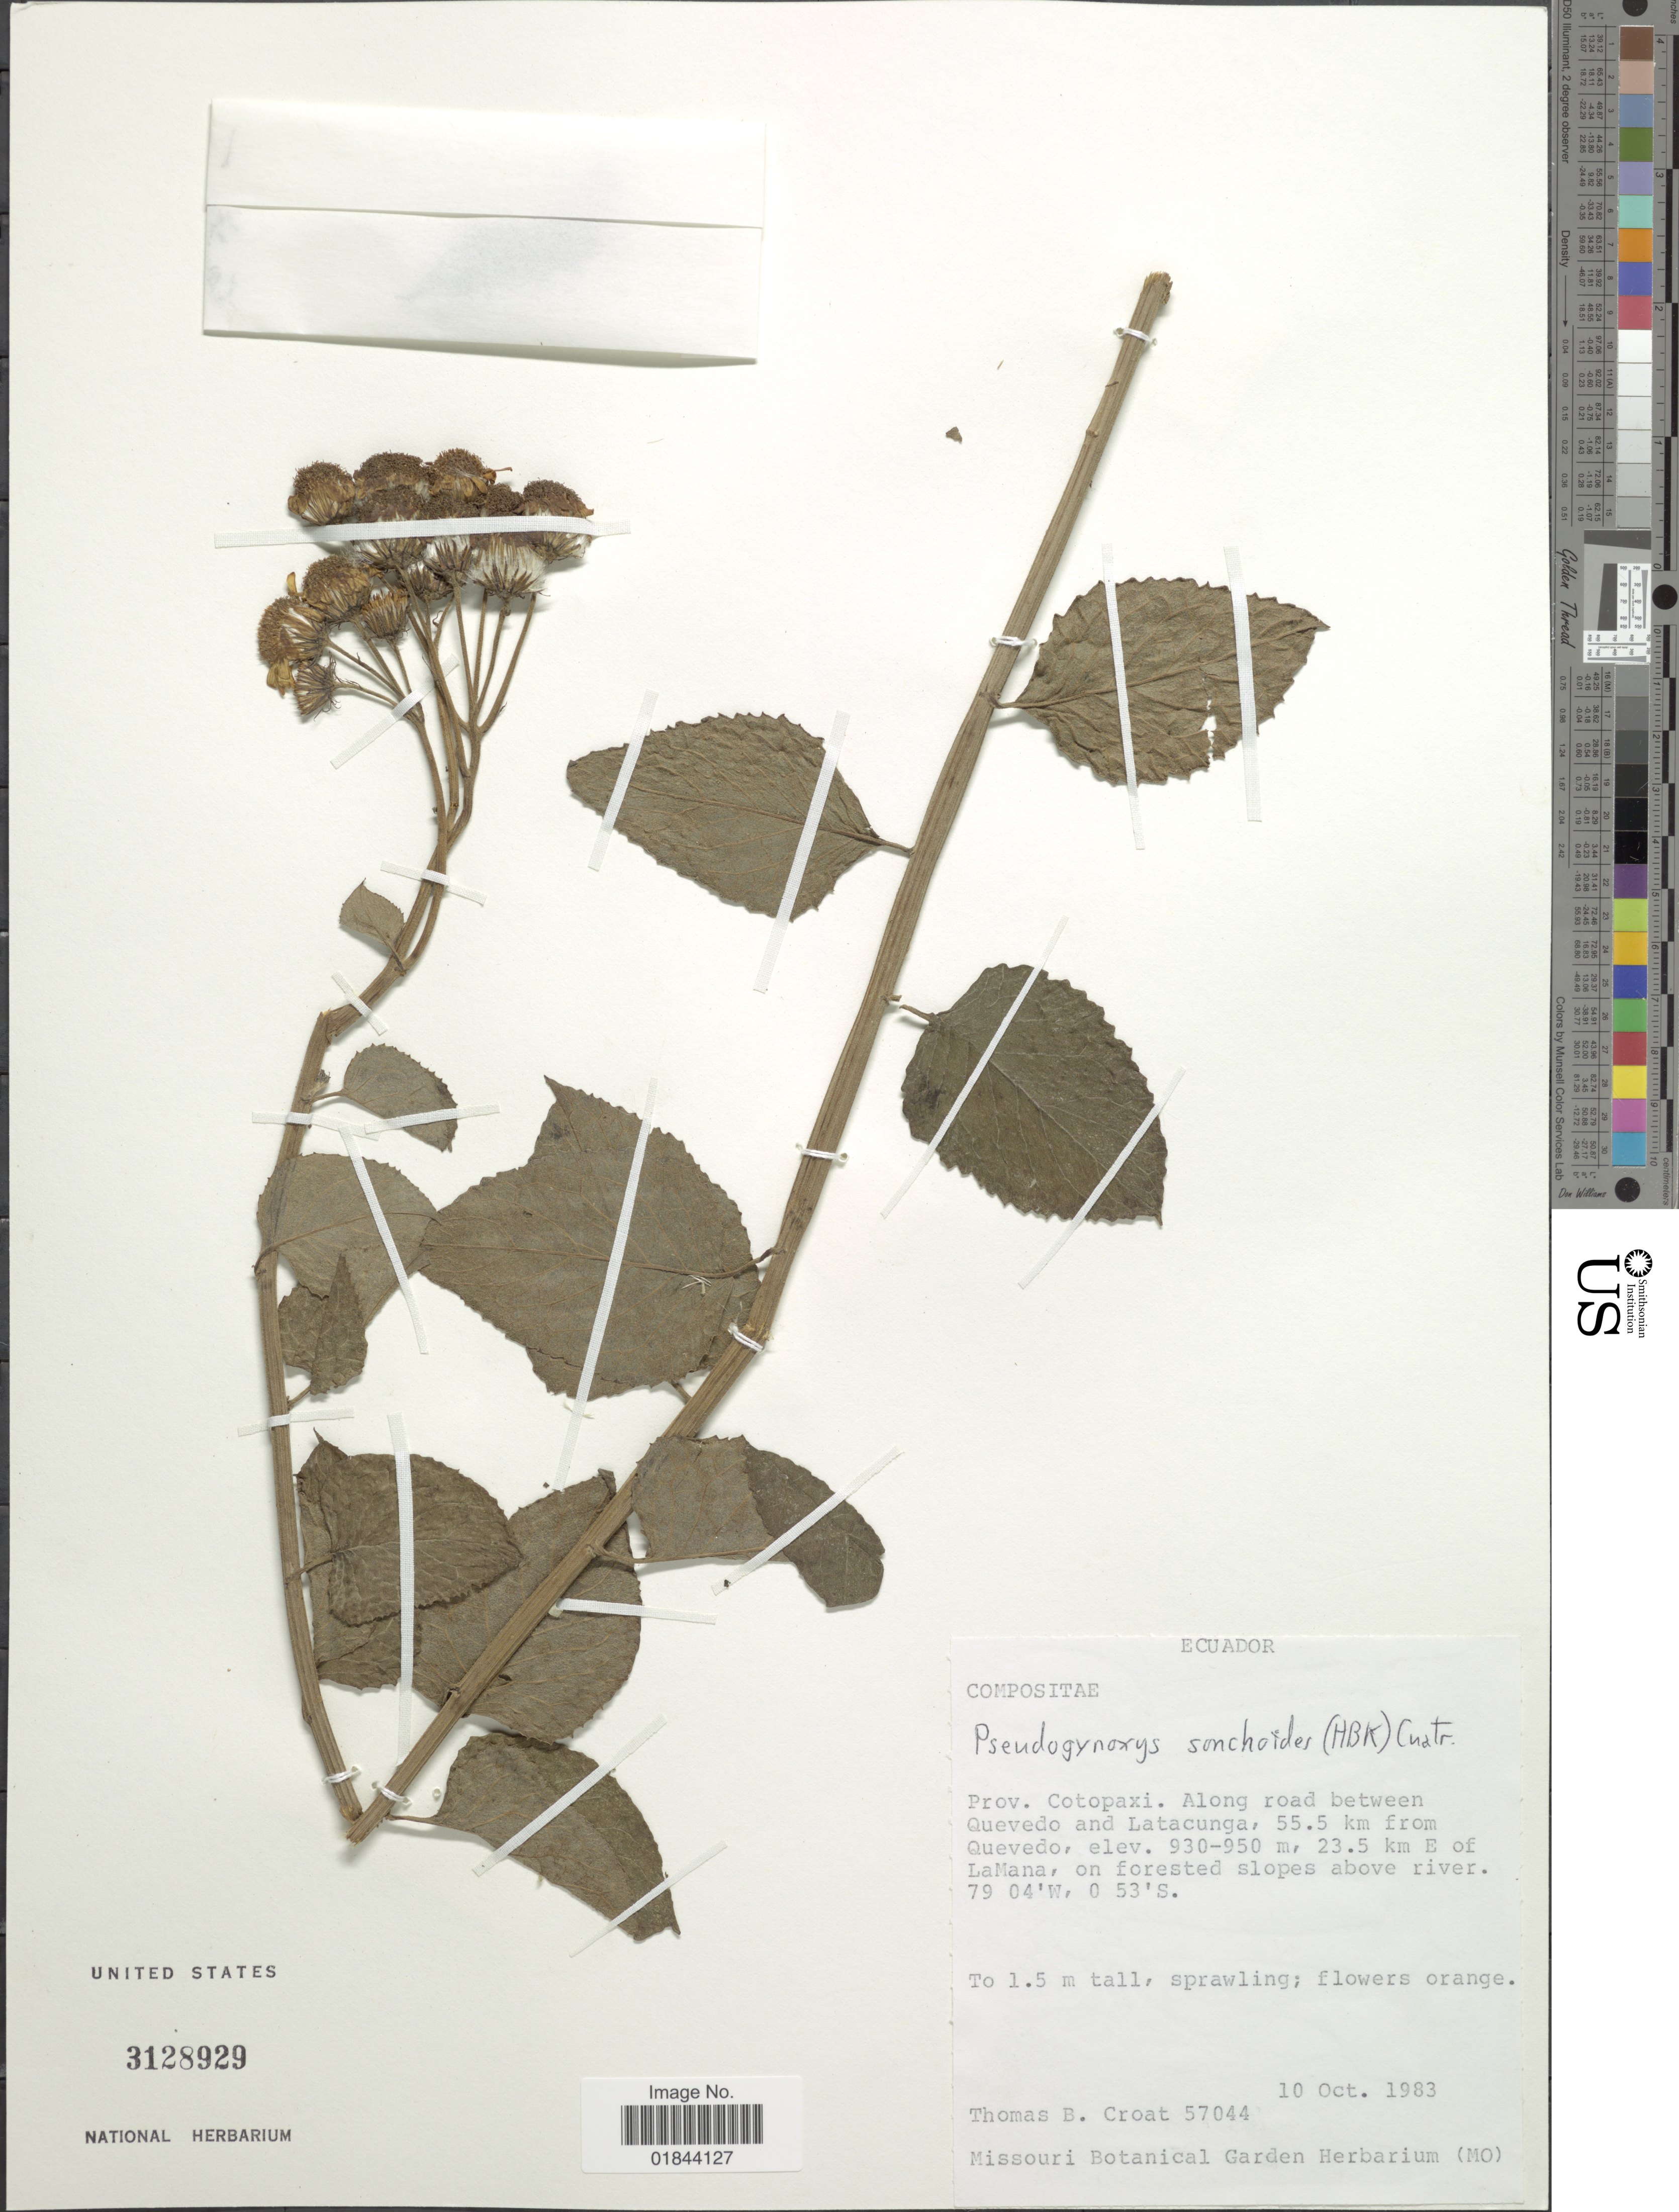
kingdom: Plantae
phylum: Tracheophyta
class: Magnoliopsida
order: Asterales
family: Asteraceae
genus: Pseudogynoxys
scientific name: Pseudogynoxys sonchoides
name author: (Kunth) Cuatrec.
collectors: T. B. Croat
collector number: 57044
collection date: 1983-10-10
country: Ecuador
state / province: Cotopaxi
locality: Along road between Quevedo and Latacunga, 55.5 km from Quevedo, 23.5 km E of LaMana, on forested slopes above river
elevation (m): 930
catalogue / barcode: US 3128929